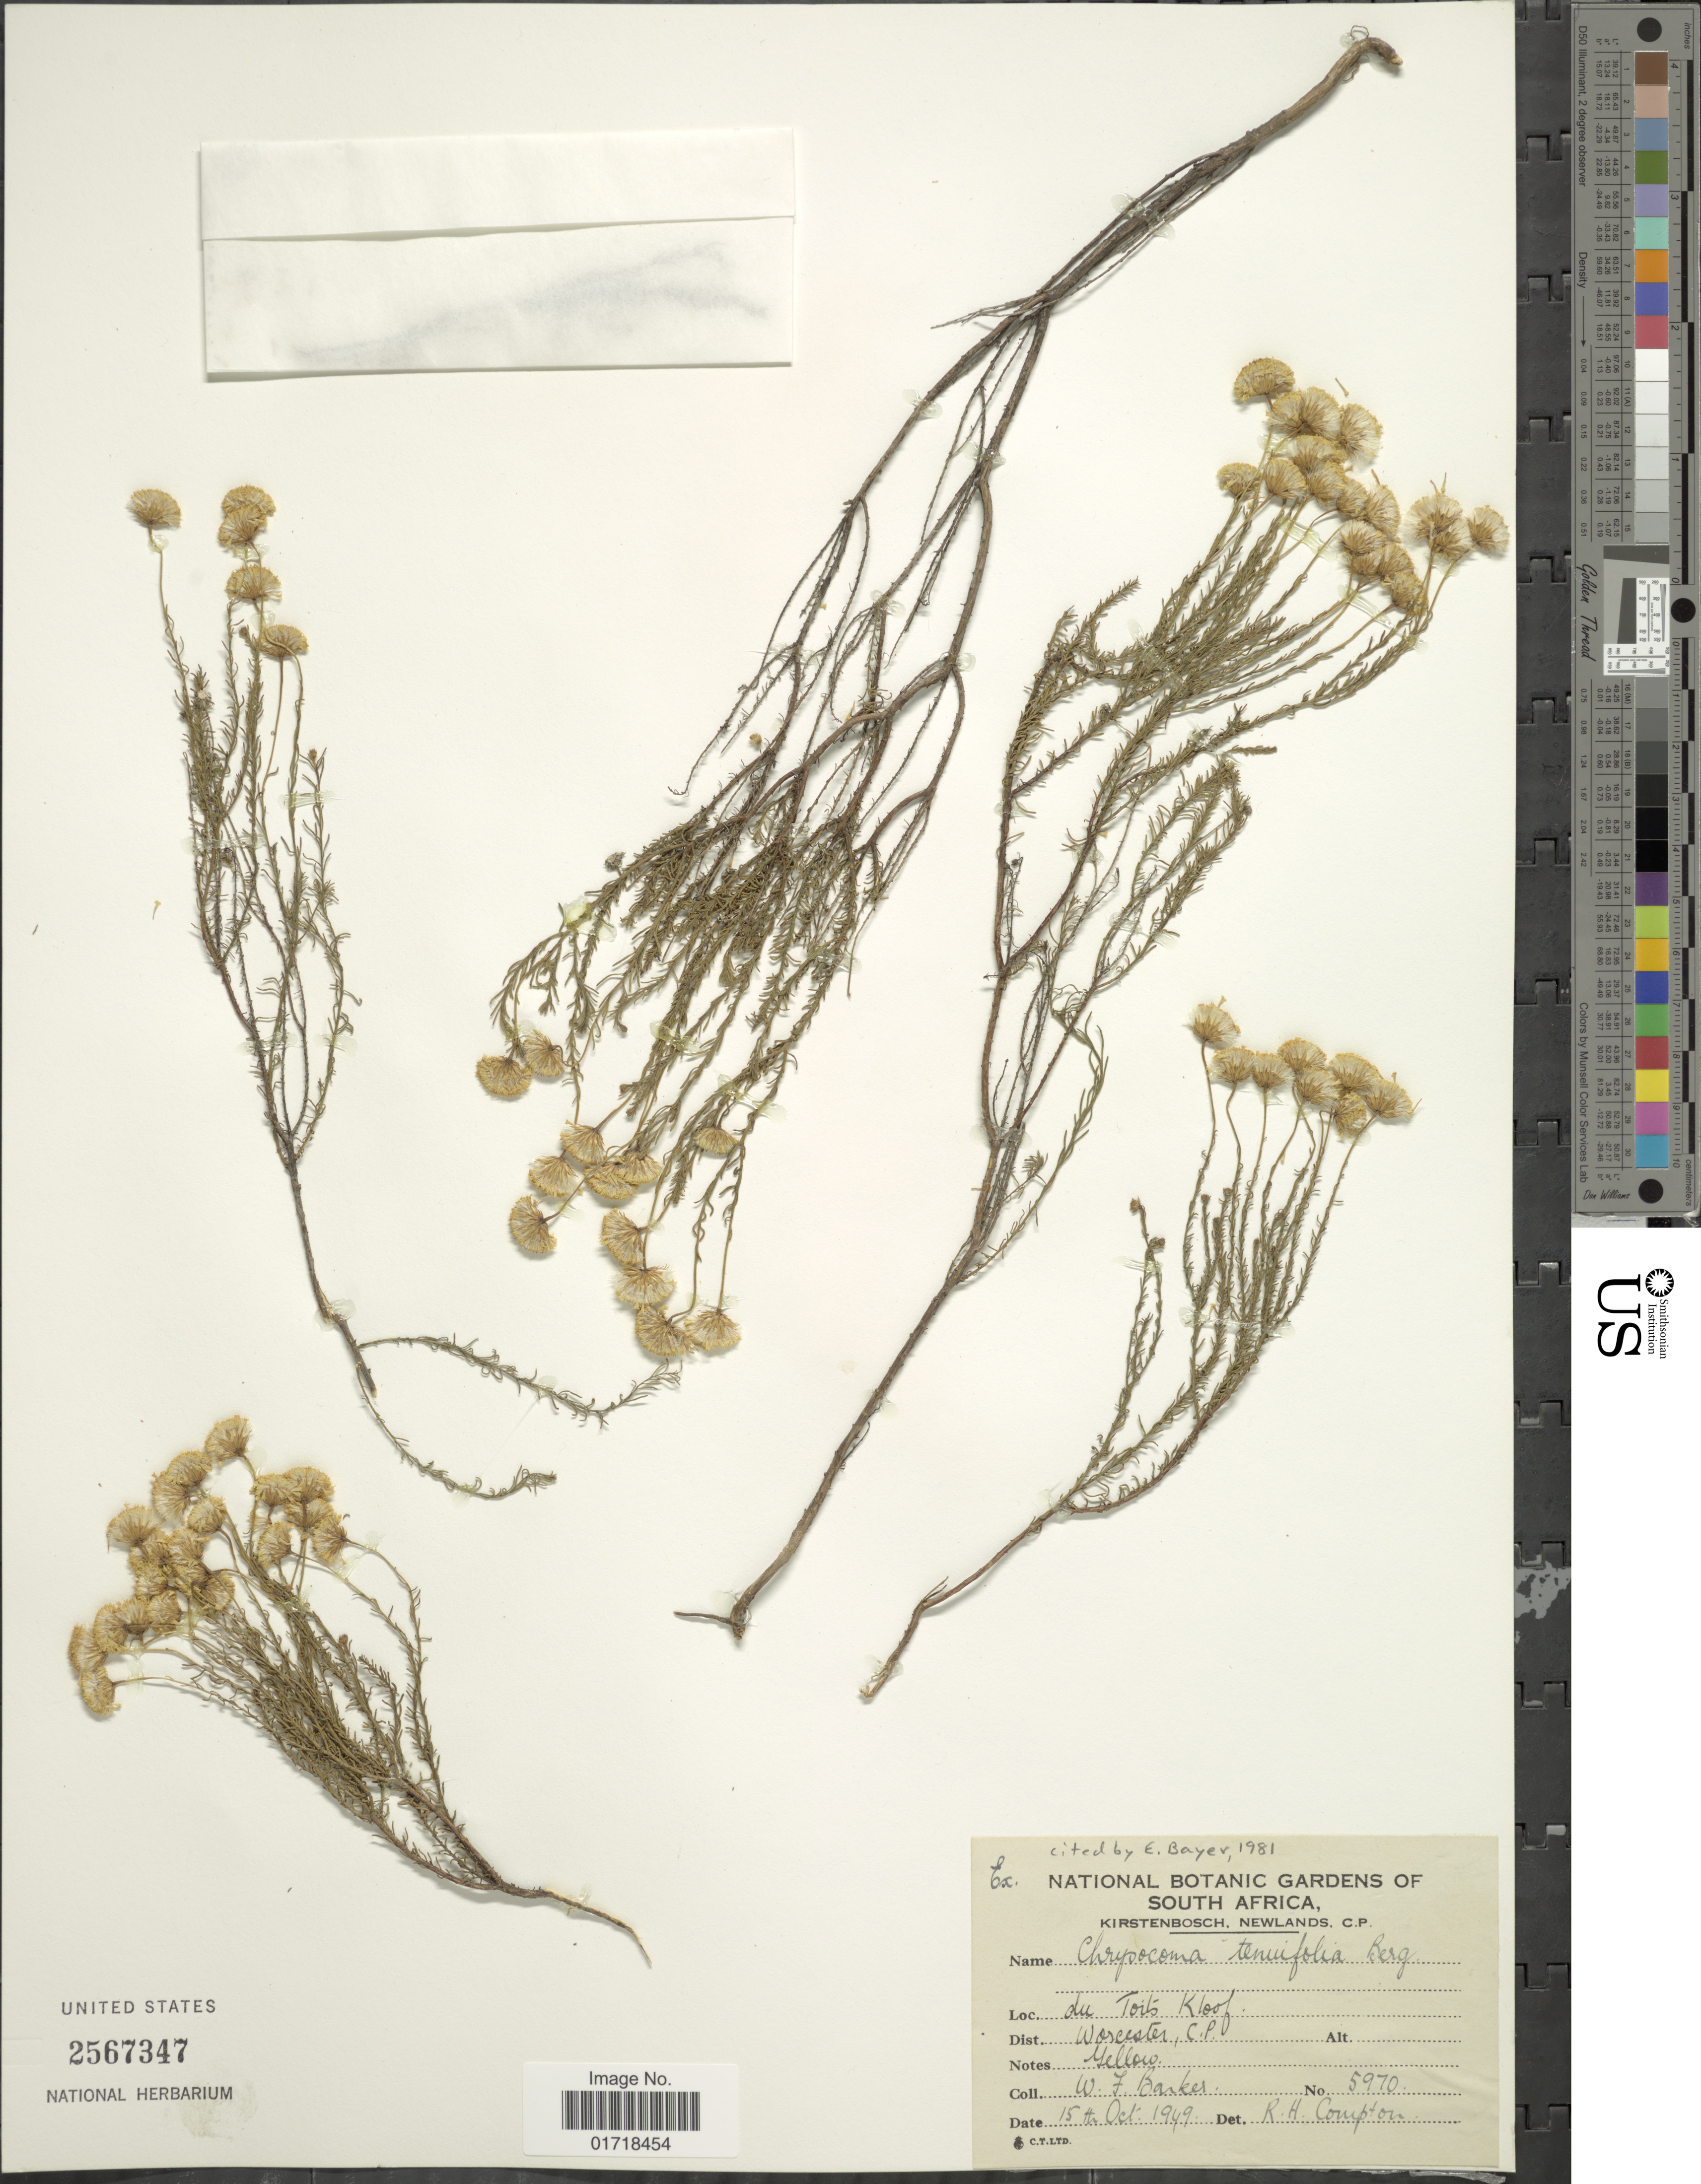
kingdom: Plantae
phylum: Tracheophyta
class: Magnoliopsida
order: Asterales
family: Asteraceae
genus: Chrysocoma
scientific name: Chrysocoma tenuifolia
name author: P.J. Bergius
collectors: W. F. Barker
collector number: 5970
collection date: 1949-10-15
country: South Africa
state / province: Western Cape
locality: Du Toits Kloof, Wosceste, C. P.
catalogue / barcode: US 2567347